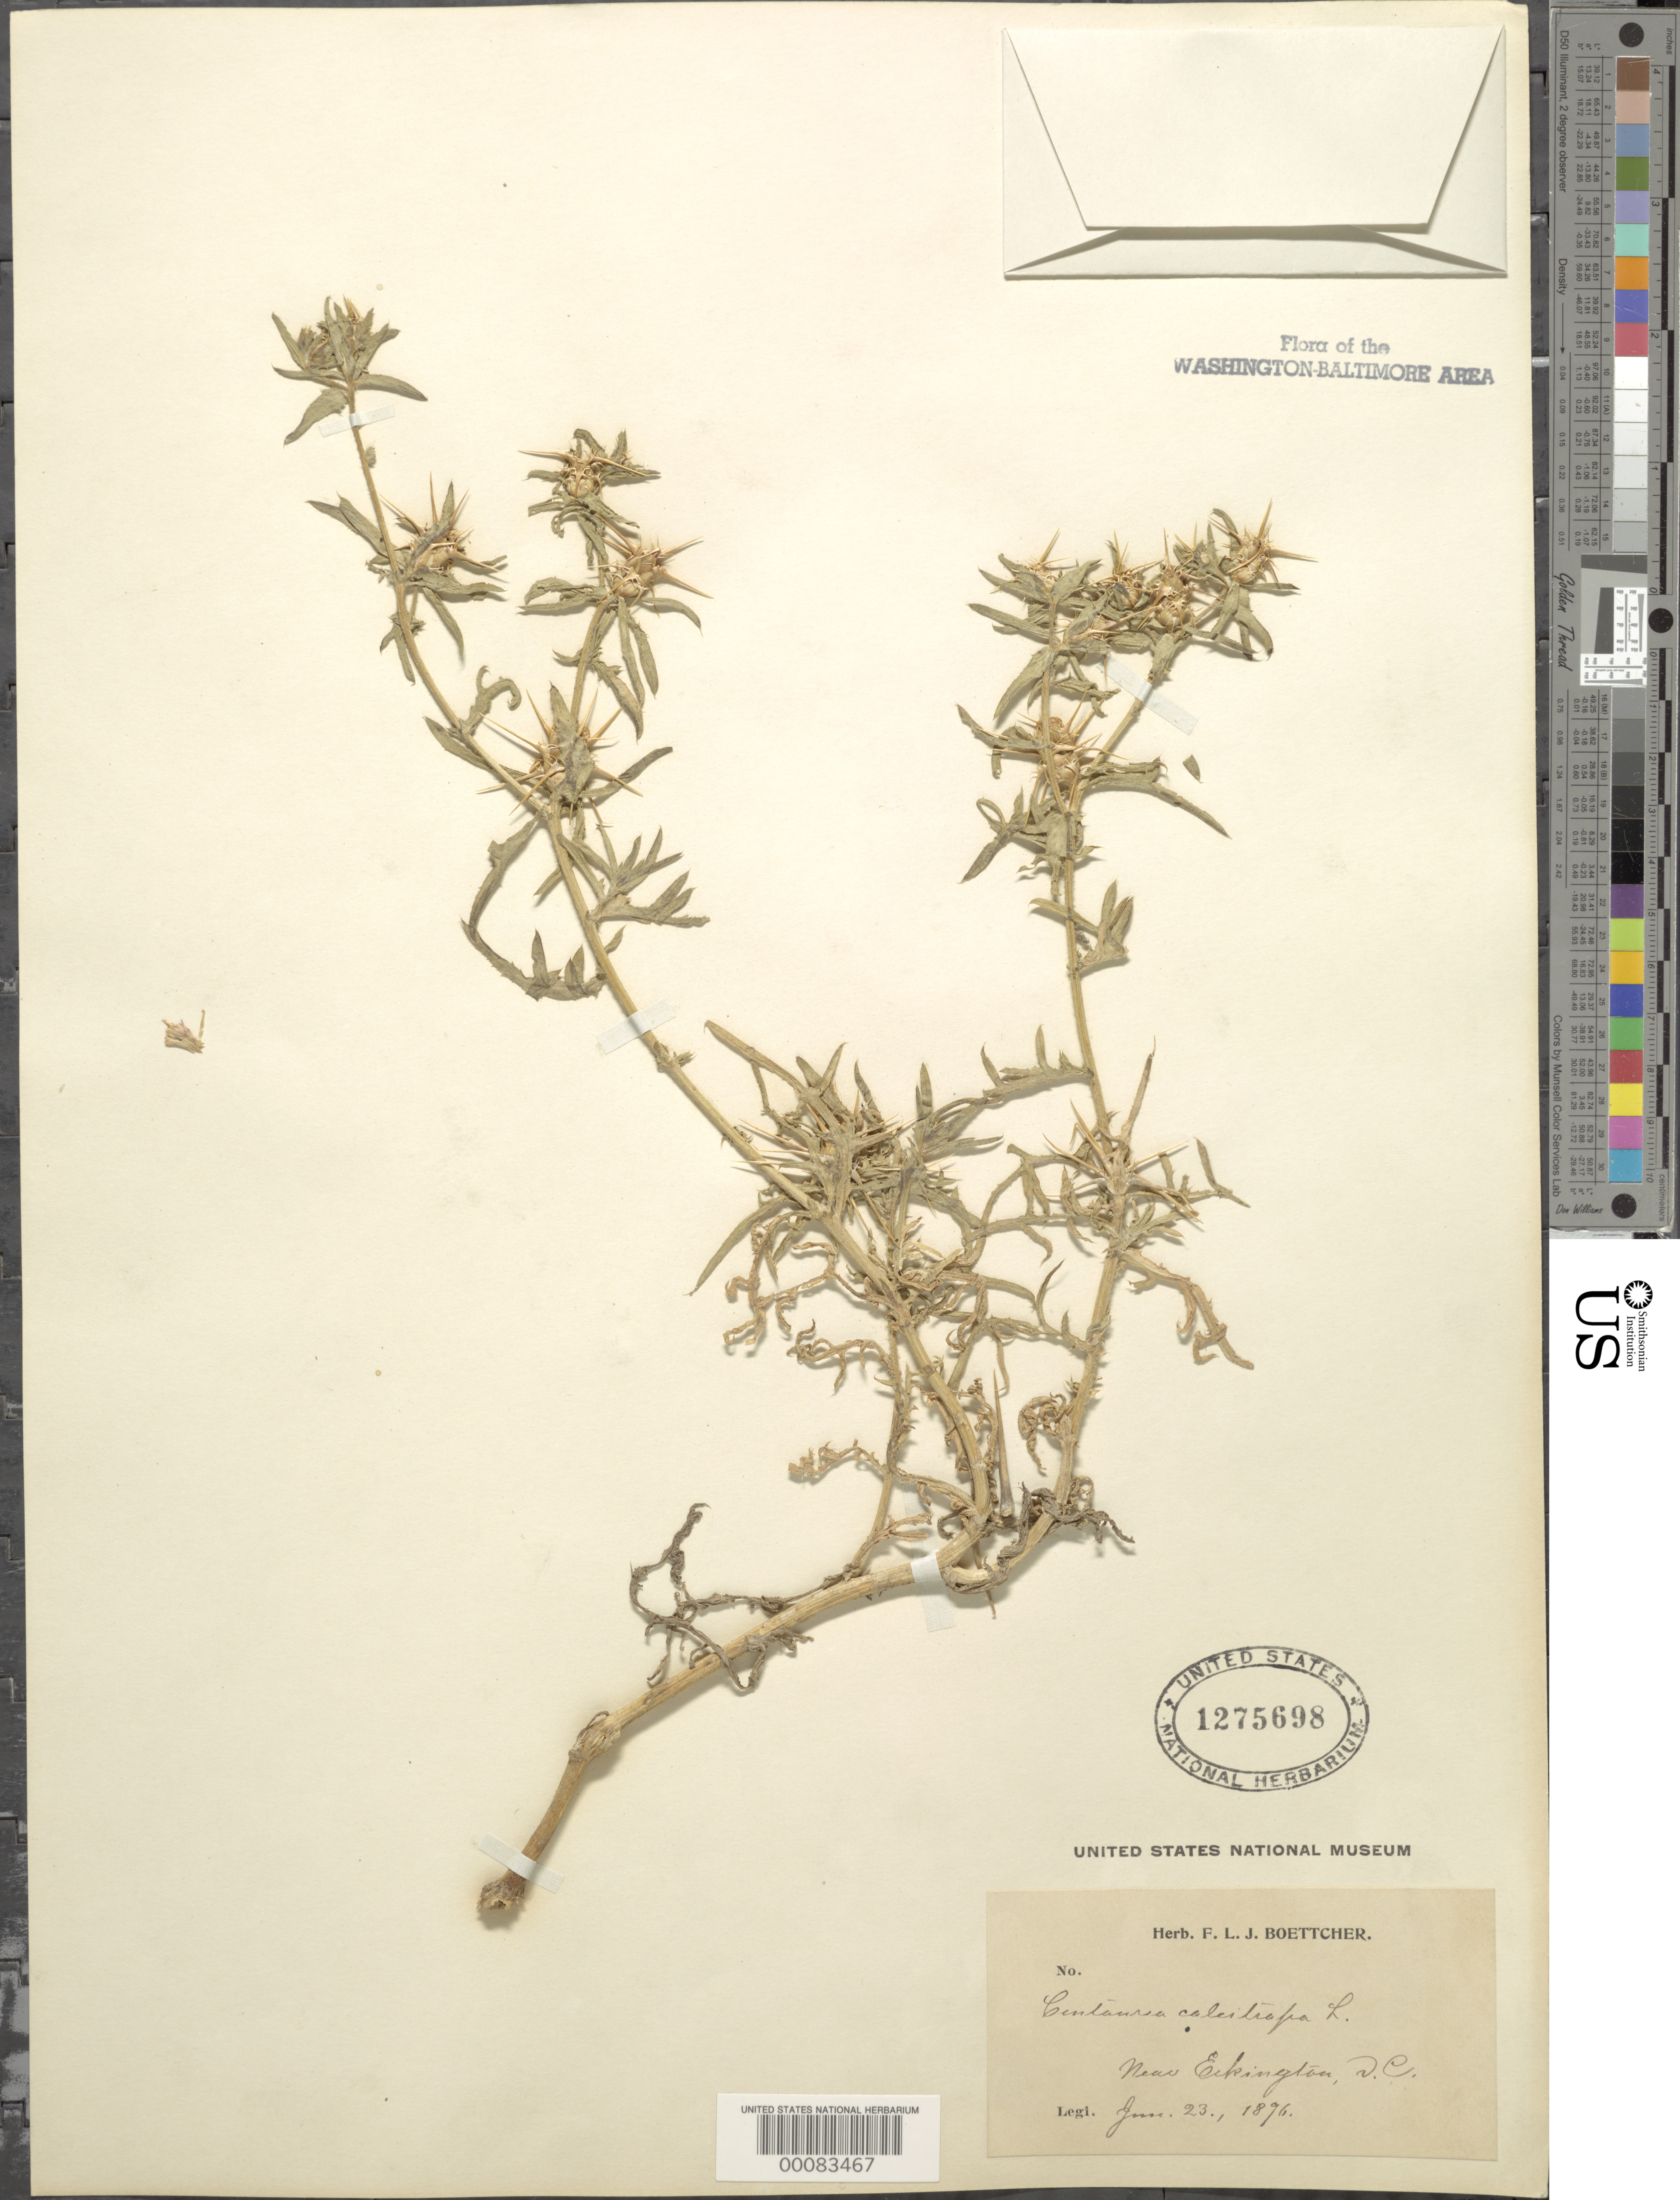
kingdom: Plantae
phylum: Tracheophyta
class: Magnoliopsida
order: Asterales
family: Asteraceae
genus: Centaurea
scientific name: Centaurea calcitrapa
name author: L.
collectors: F. Boettcher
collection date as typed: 23 Jun 1896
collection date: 1896-06-23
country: United States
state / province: District of Columbia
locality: Near Eckington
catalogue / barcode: US 1275698